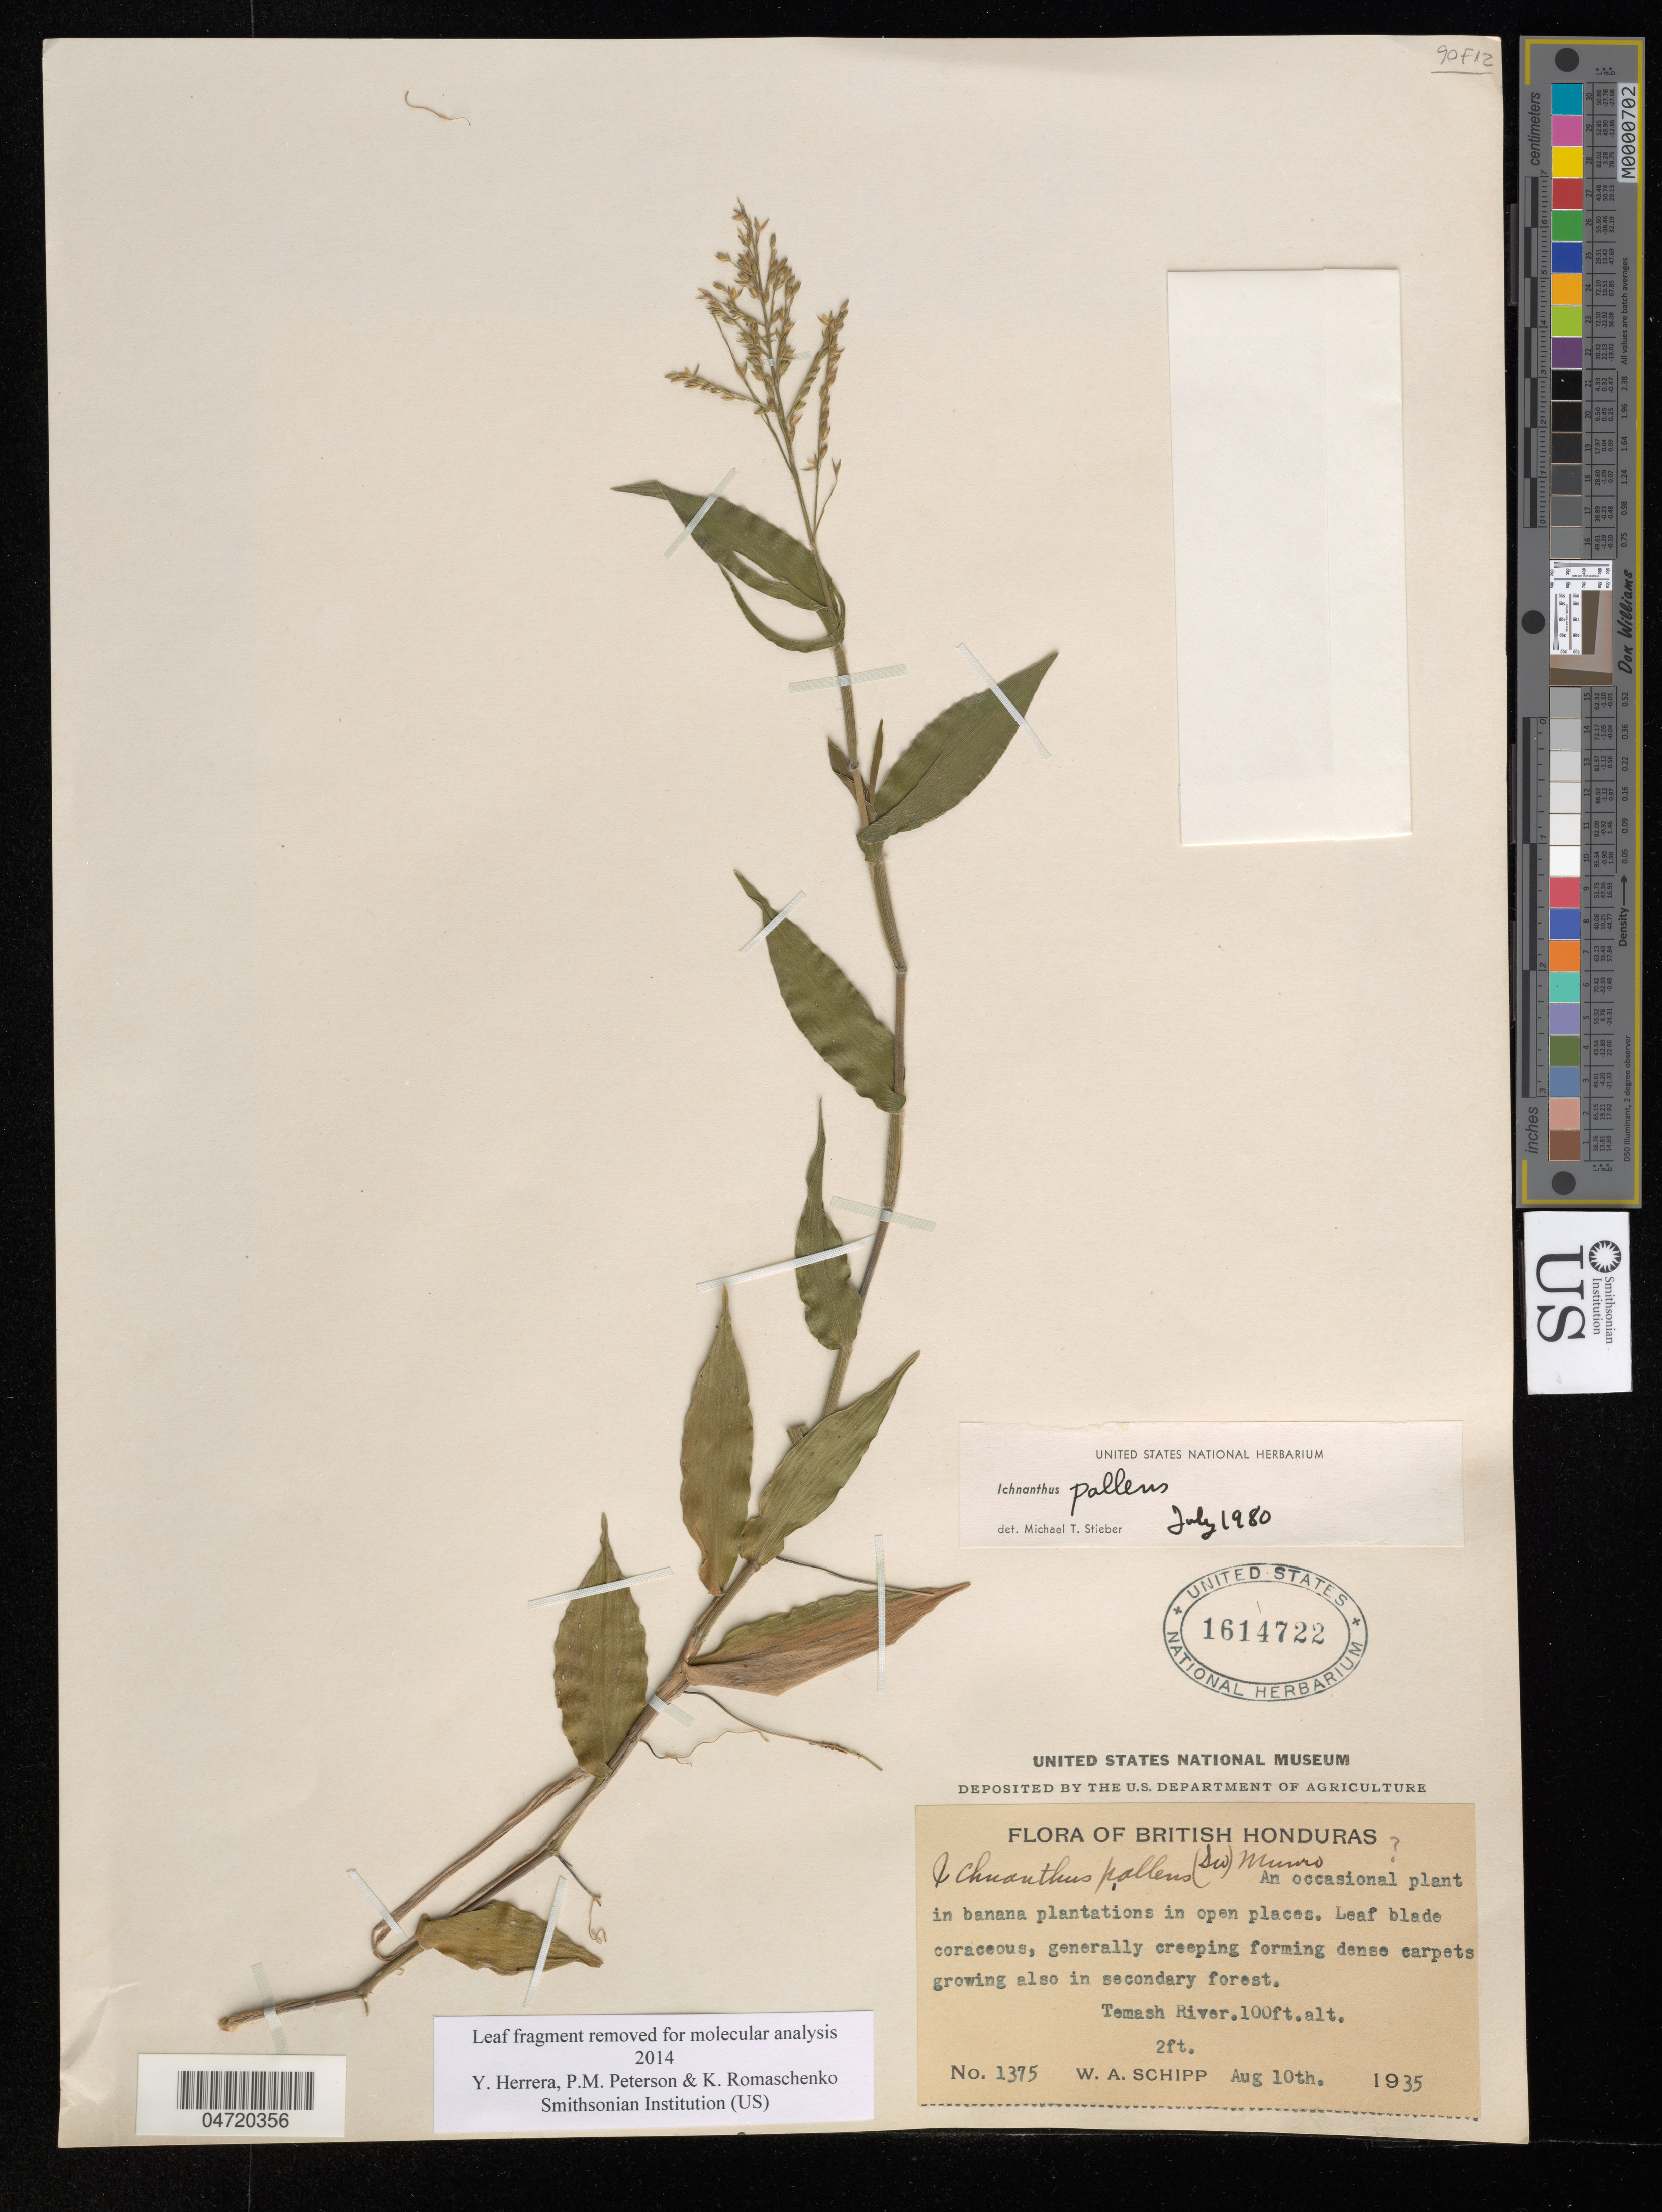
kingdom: Plantae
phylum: Tracheophyta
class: Liliopsida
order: Poales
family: Poaceae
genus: Ichnanthus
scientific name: Ichnanthus pallens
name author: (Sw.) Munro ex Benth.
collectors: W. Schipp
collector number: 1375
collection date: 1935-08-10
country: Belize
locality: British Honduras. Temash River.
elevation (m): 30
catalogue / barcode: US 1614722